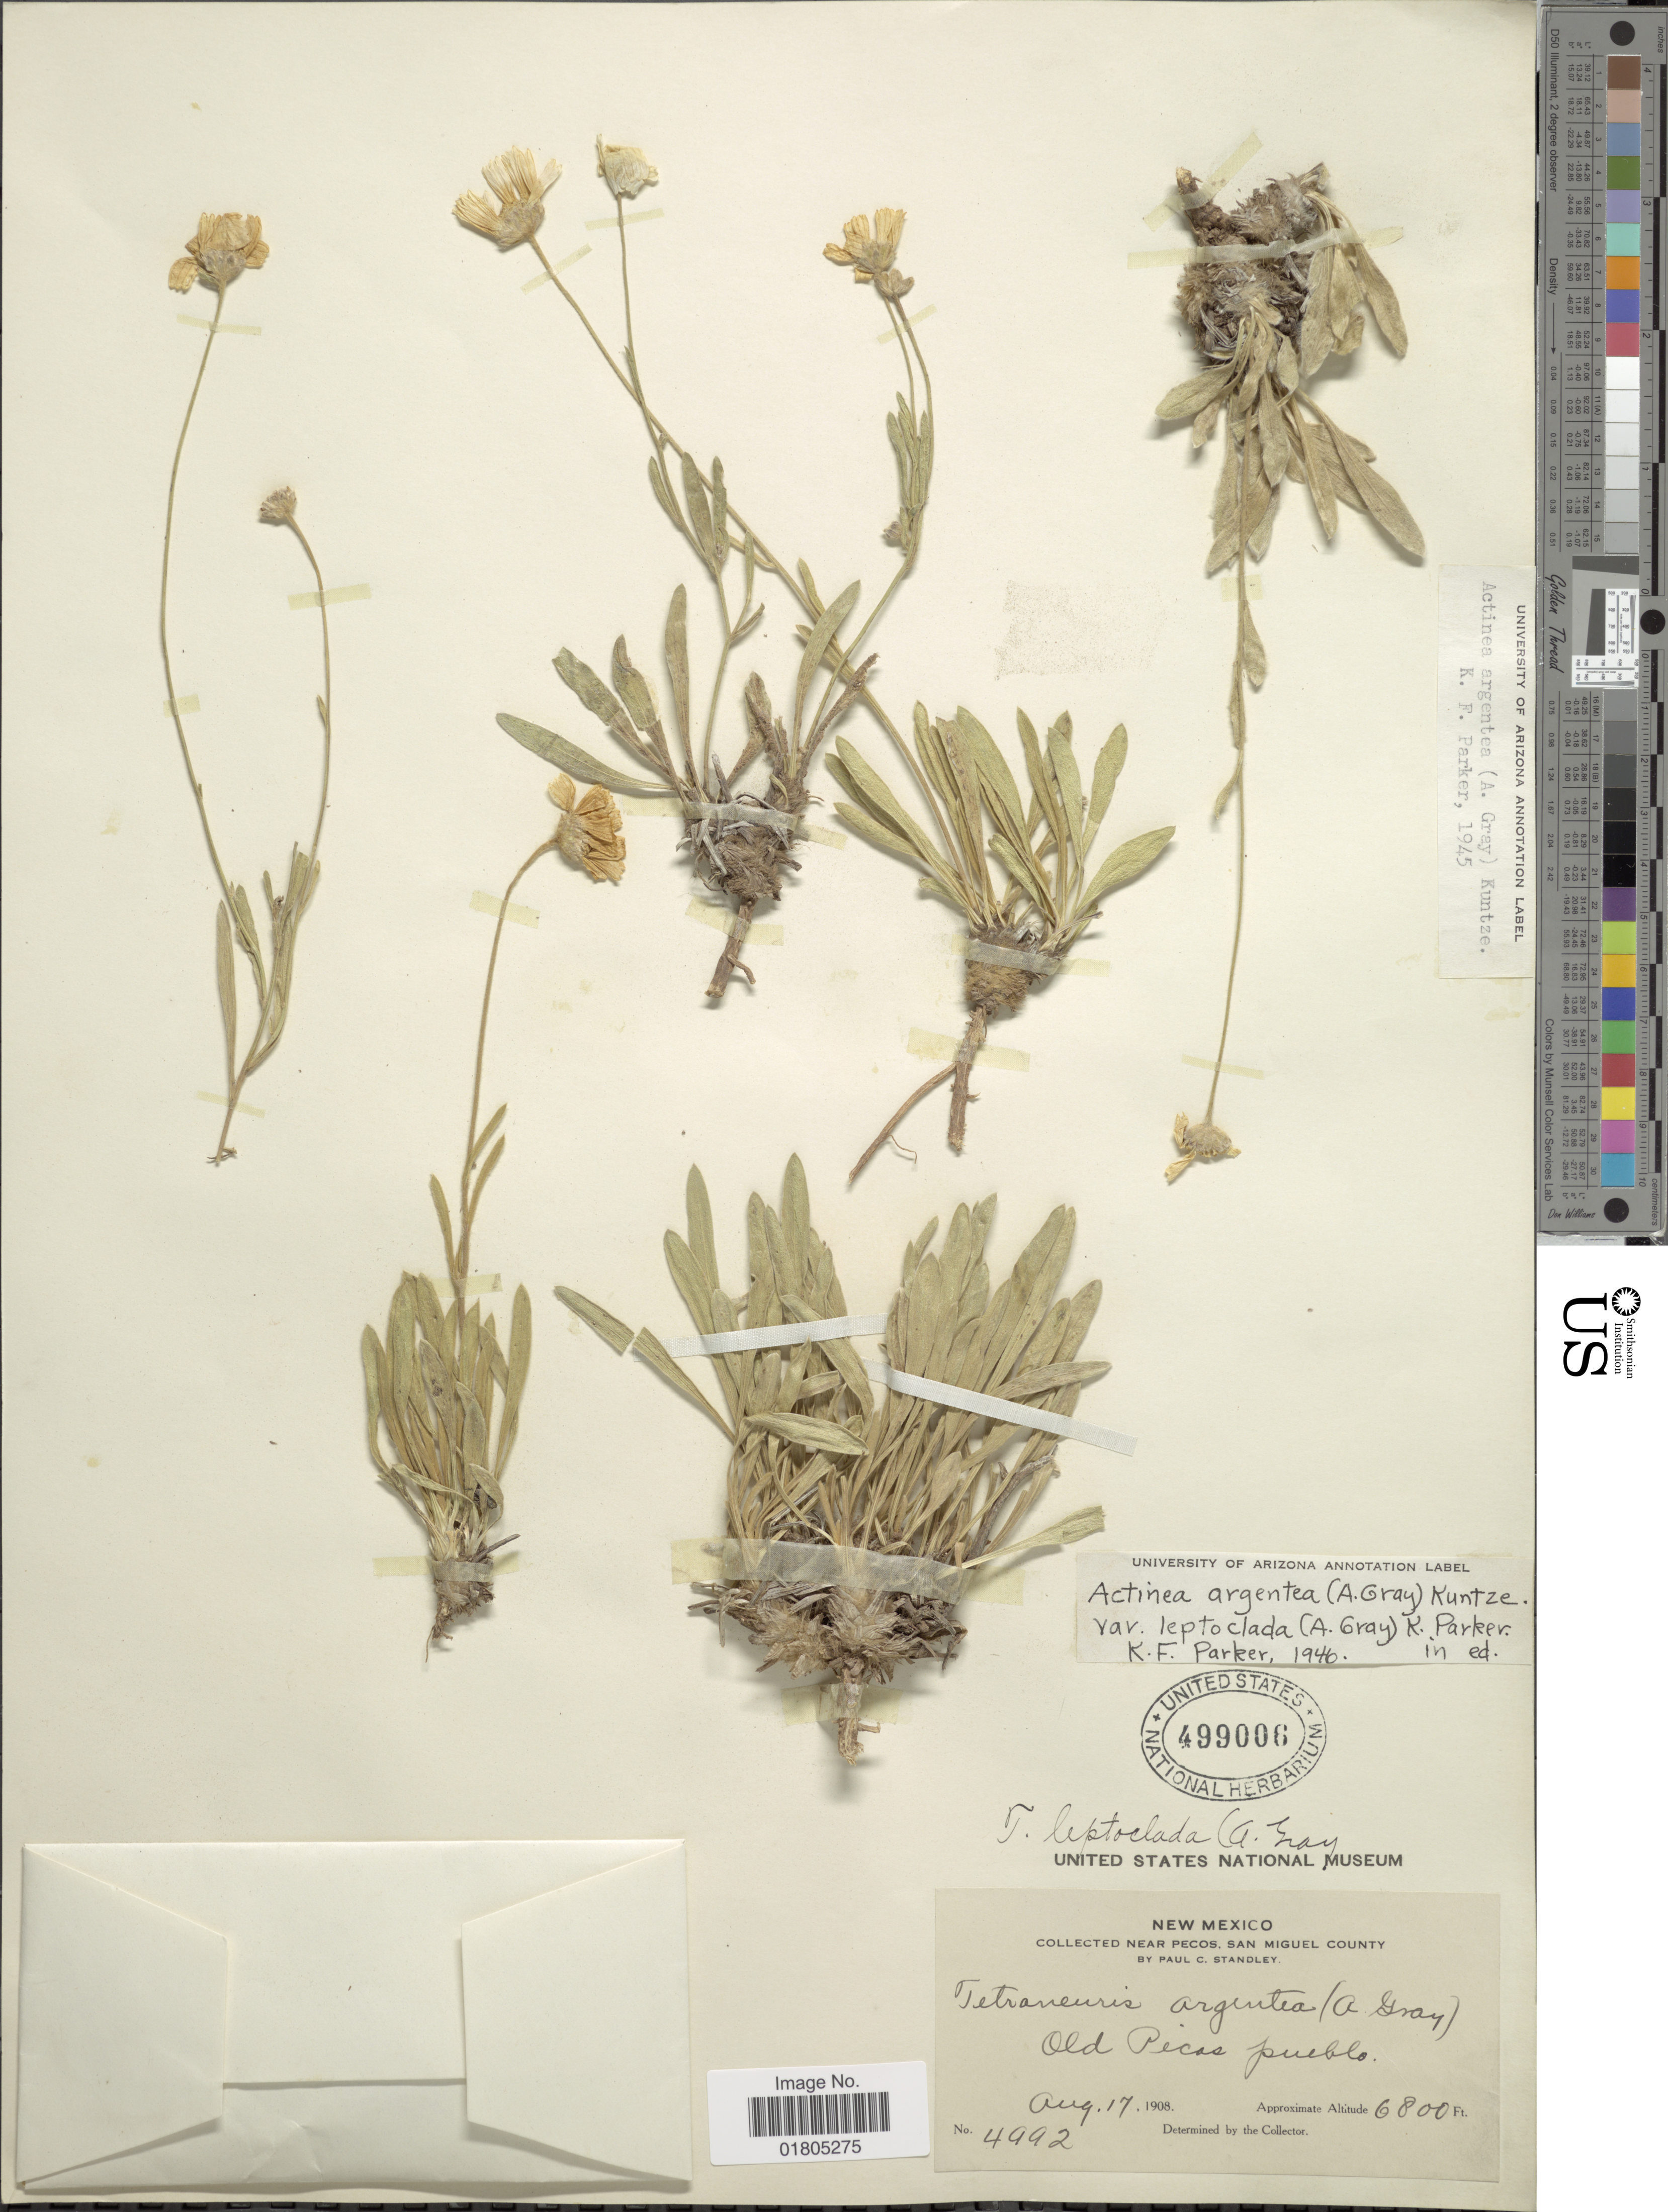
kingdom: Plantae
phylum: Tracheophyta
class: Magnoliopsida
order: Asterales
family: Asteraceae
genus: Actinea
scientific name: Actinea argentea var. leptoclada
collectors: P. C. Standley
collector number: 4992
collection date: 1908-08-17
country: United States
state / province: New Mexico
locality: Near Pecos, San Miguel County, Old Pecos Pueblo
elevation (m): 2073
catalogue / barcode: US 499006